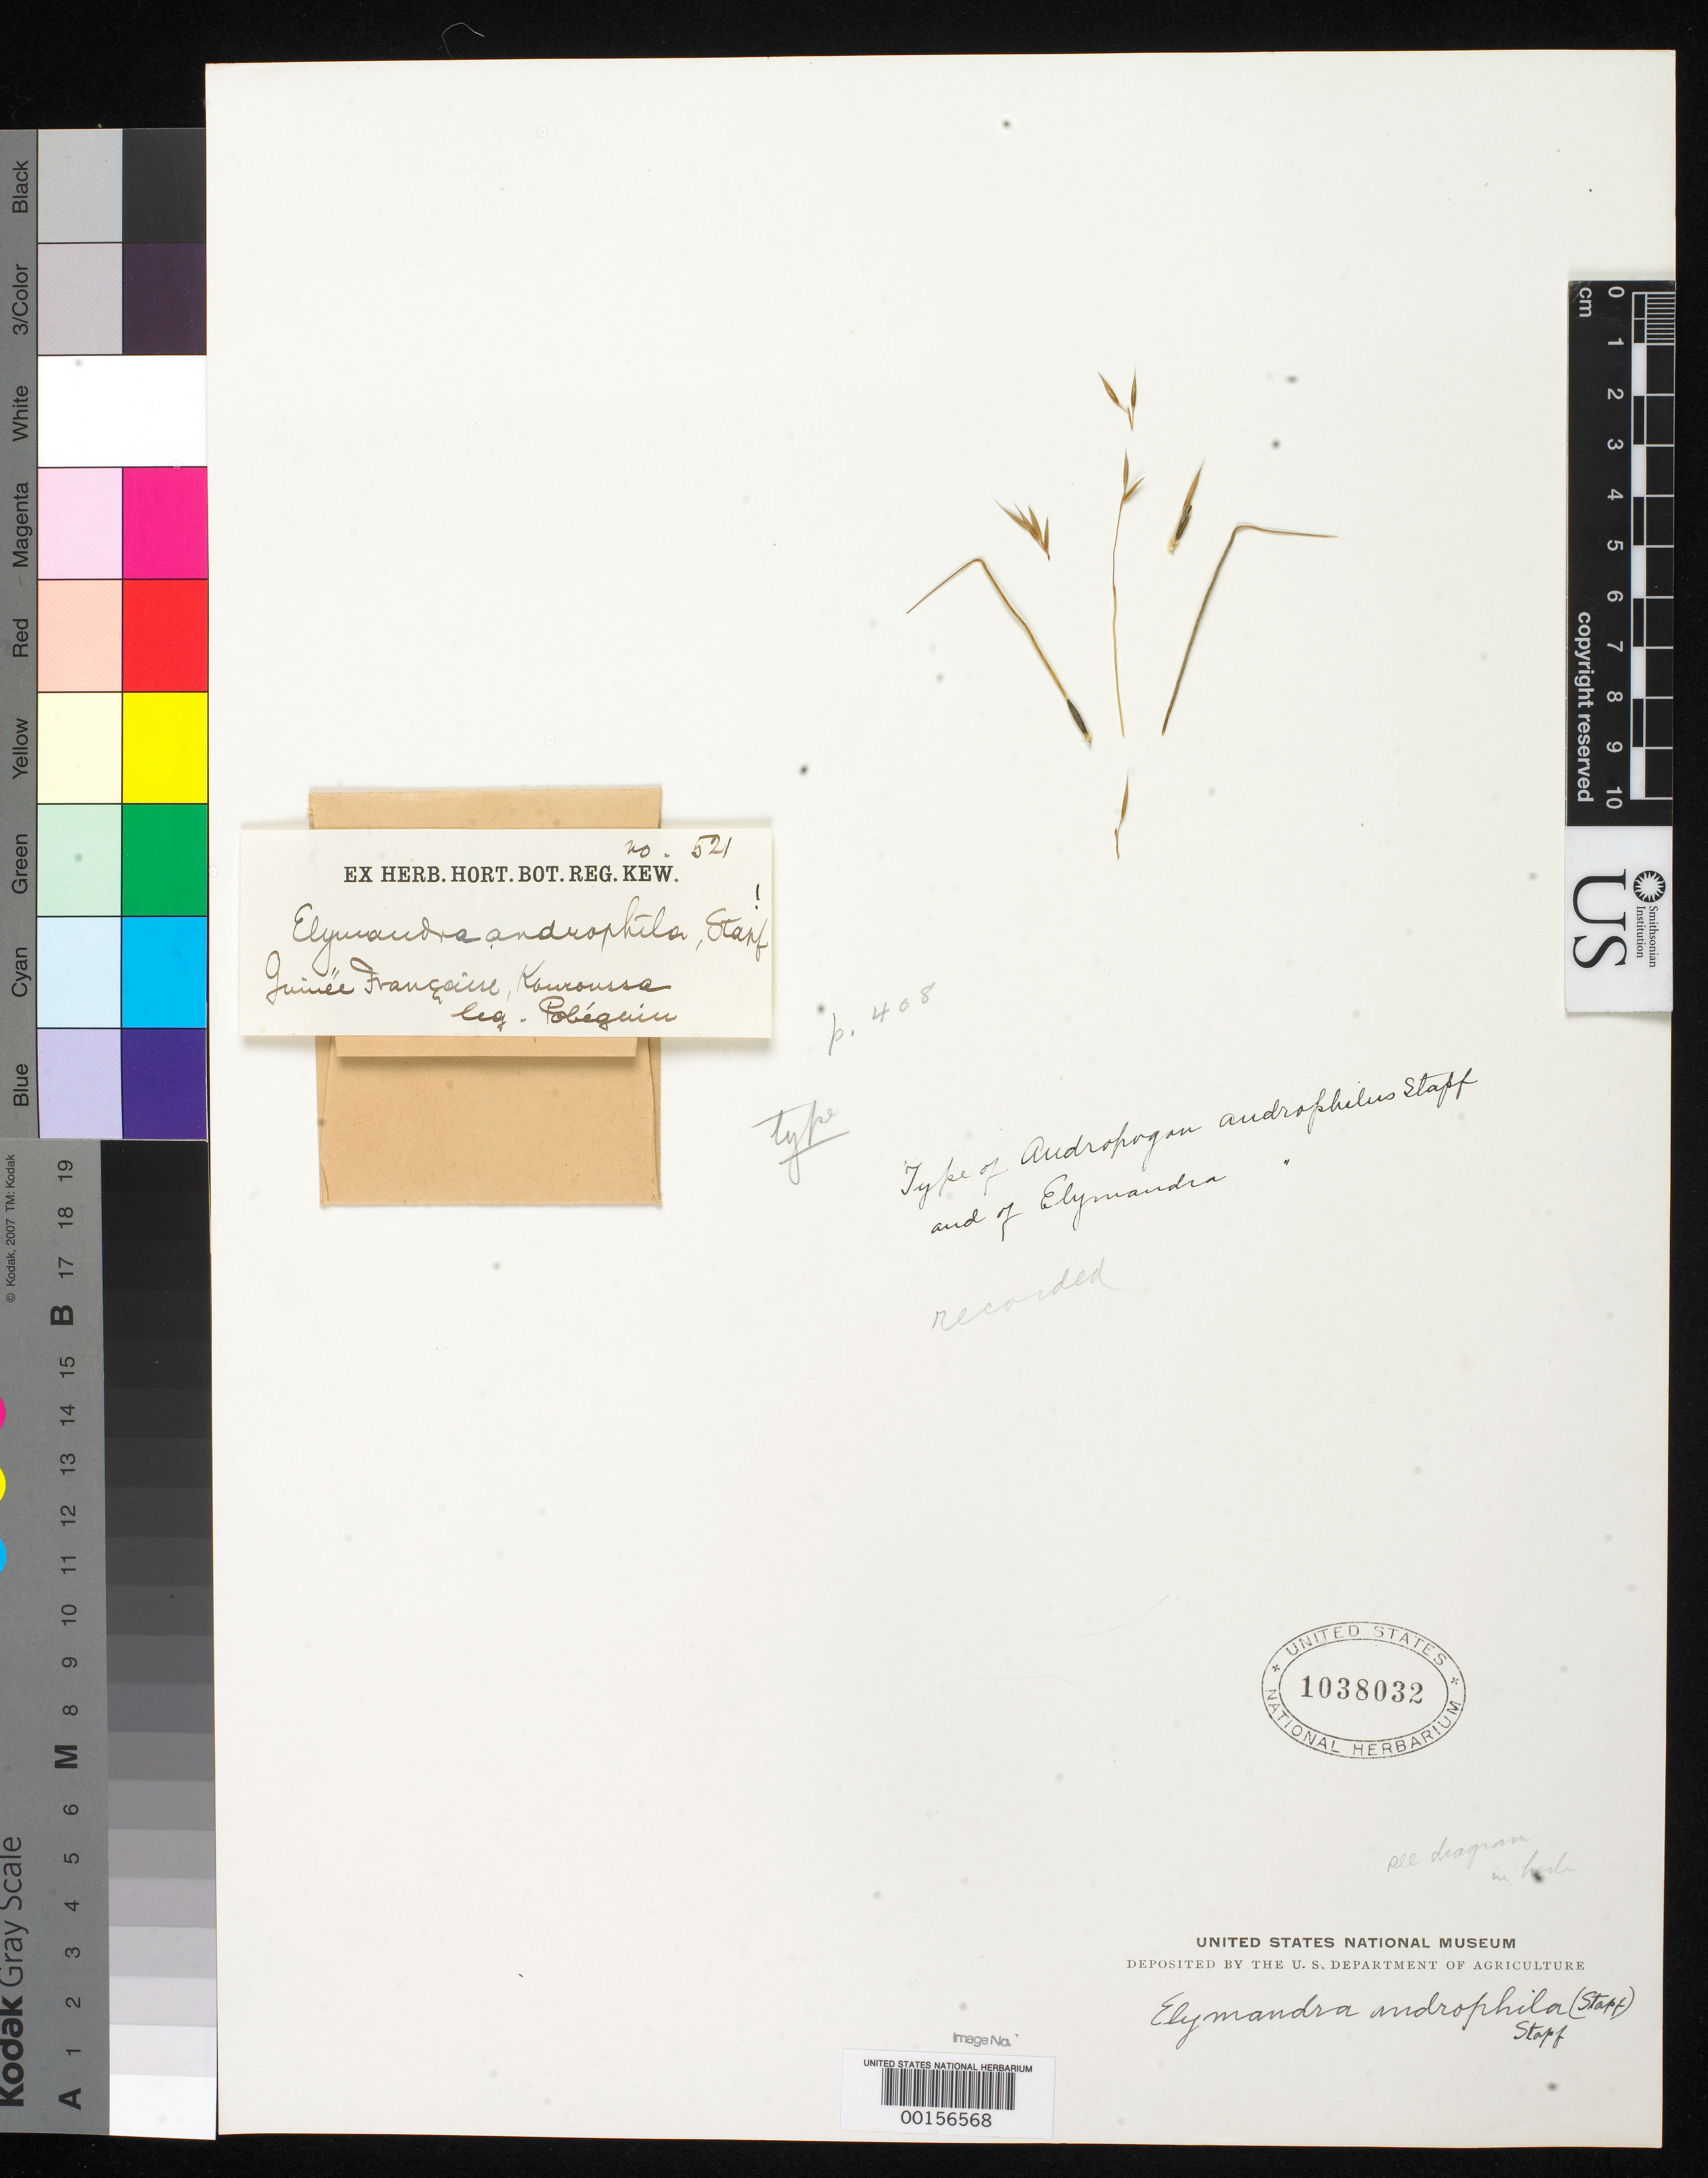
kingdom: Plantae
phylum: Tracheophyta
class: Liliopsida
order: Poales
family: Poaceae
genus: Andropogon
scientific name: Andropogon androphilus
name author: Stapf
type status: Type Fragment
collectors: C. Pobeguin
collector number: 521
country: Guinea-Bissau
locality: Kouroussa.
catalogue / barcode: US 1038032